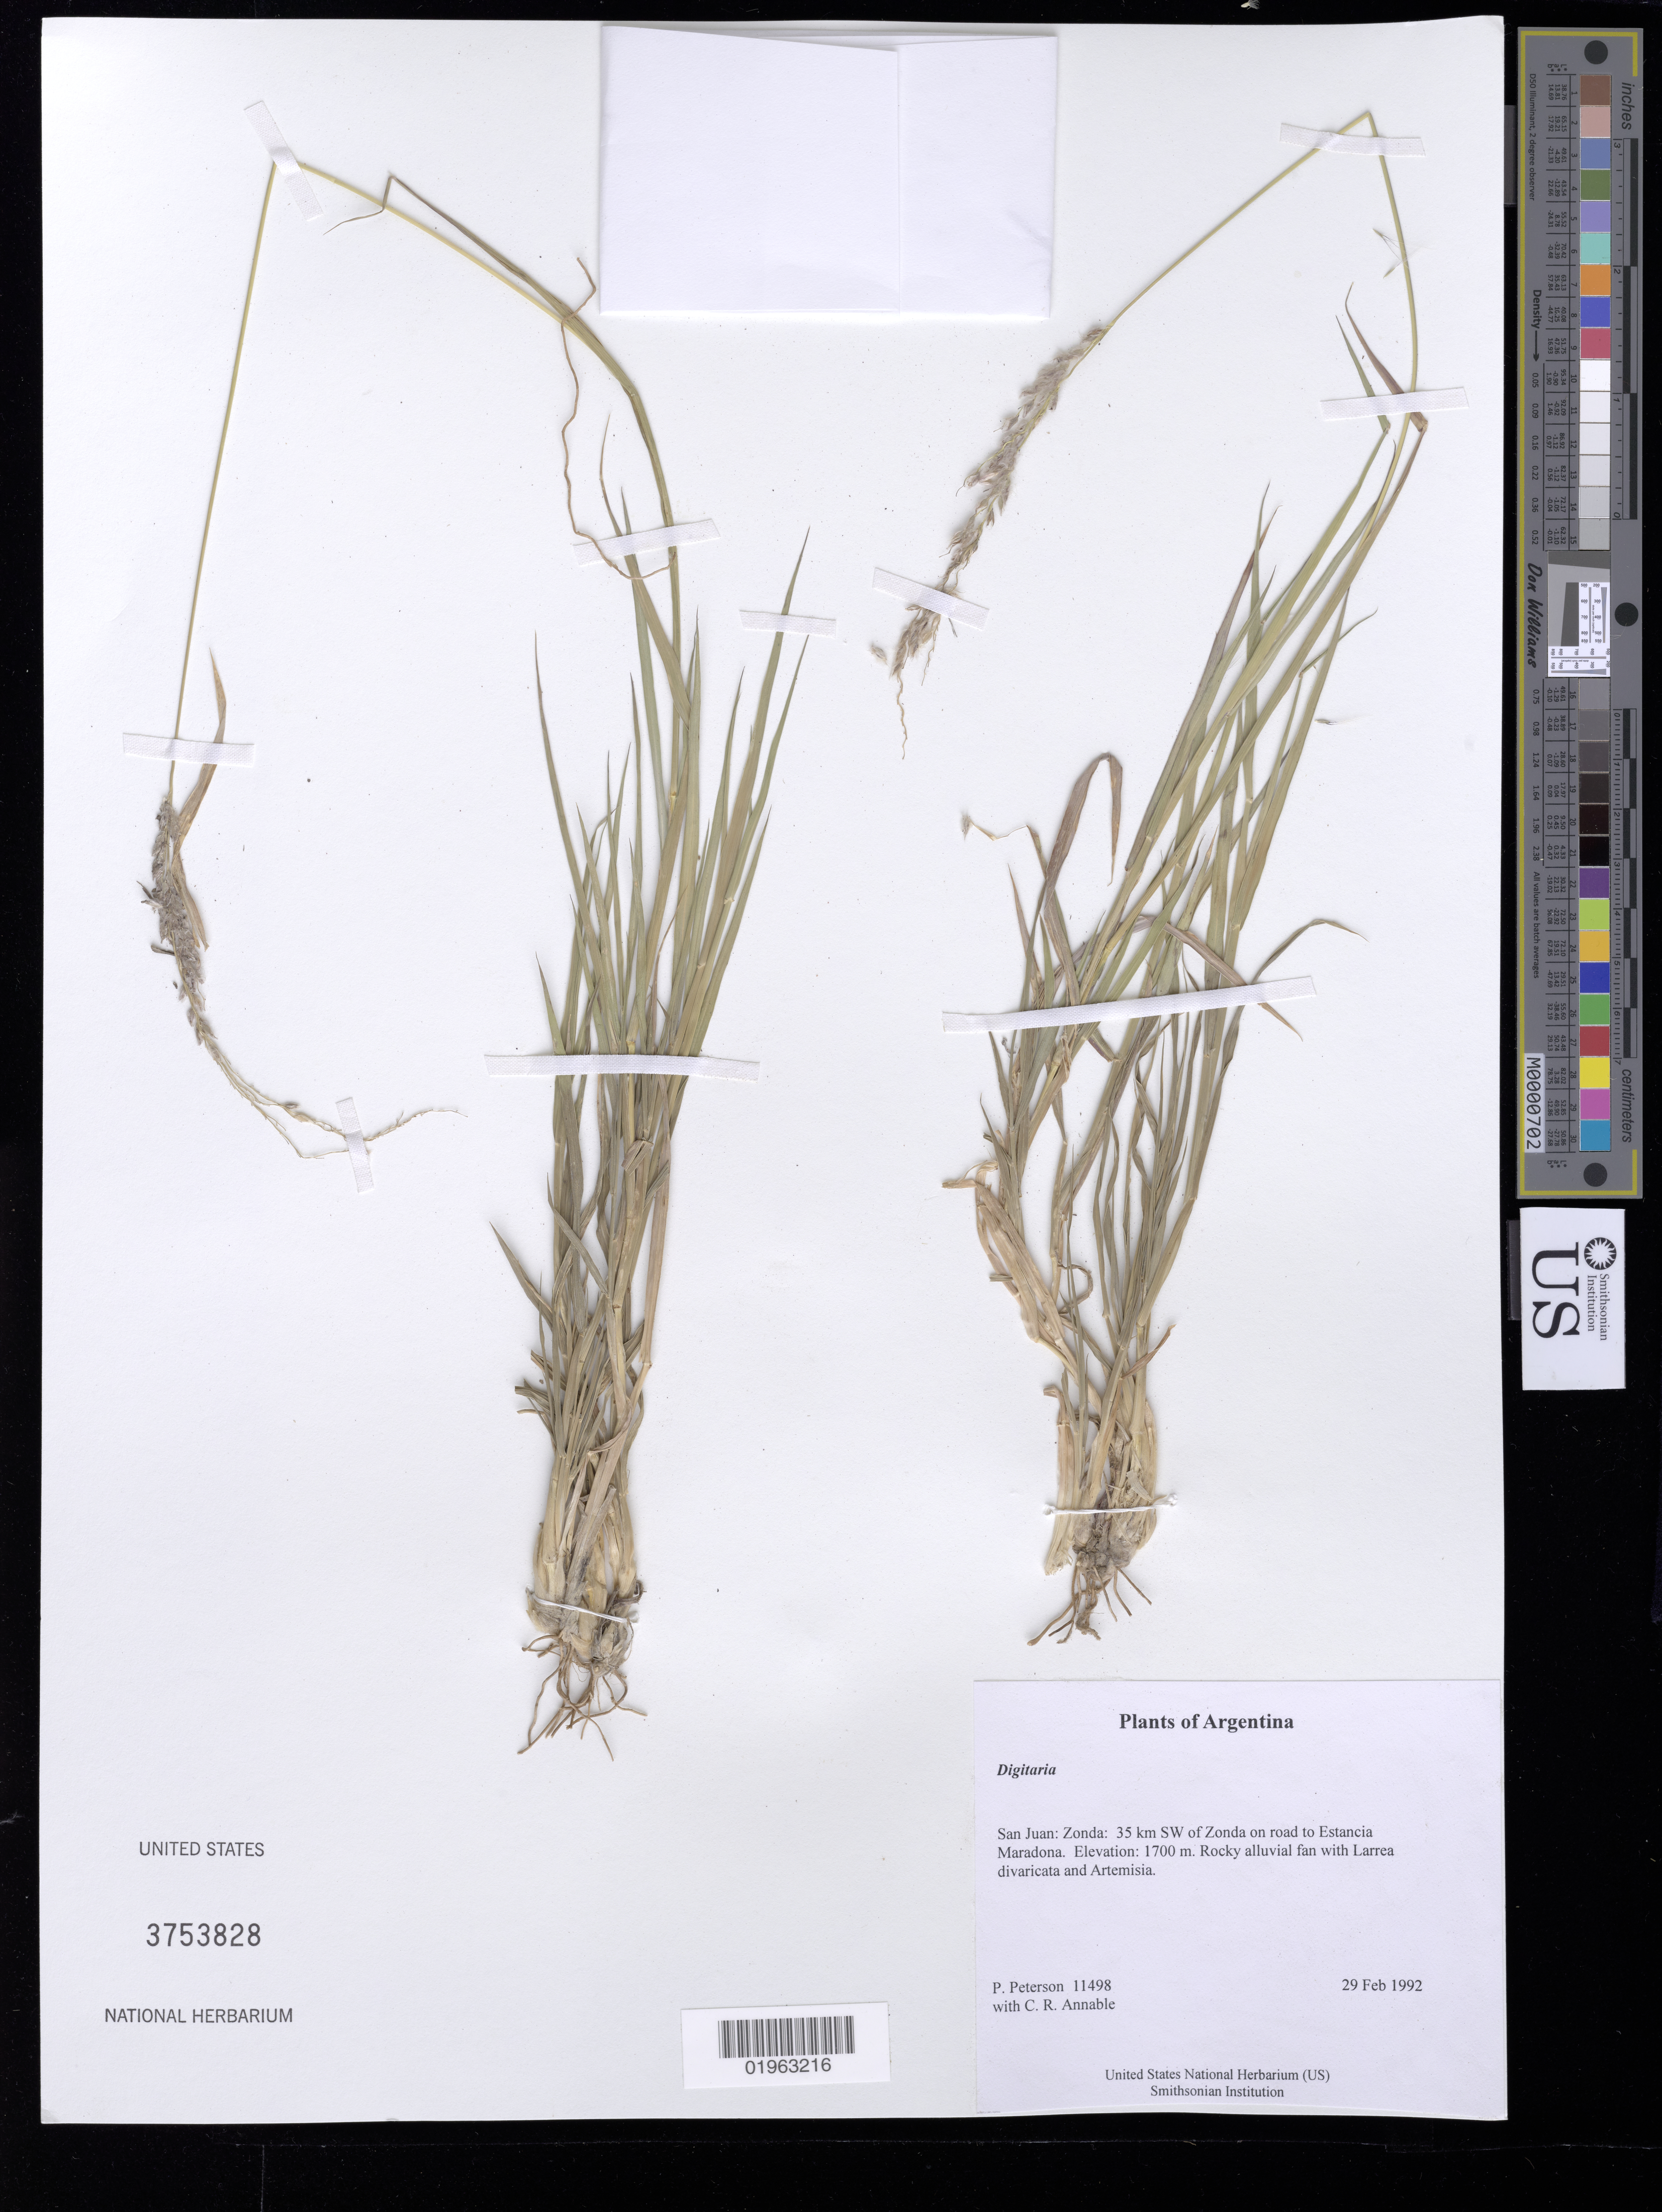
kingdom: Plantae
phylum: Tracheophyta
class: Liliopsida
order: Poales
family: Poaceae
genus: Digitaria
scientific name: Digitaria sp.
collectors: P. M. Peterson & C. R. Annable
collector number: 11498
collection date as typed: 29 Feb 1992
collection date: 1992-02-29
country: Argentina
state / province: San Juan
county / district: Zonda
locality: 35 km SW of Zonda on road to Estancia Maradona.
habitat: Rocky alluvial fan with Larrea divaricata and Artemisia.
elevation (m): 1700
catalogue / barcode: US 3753828